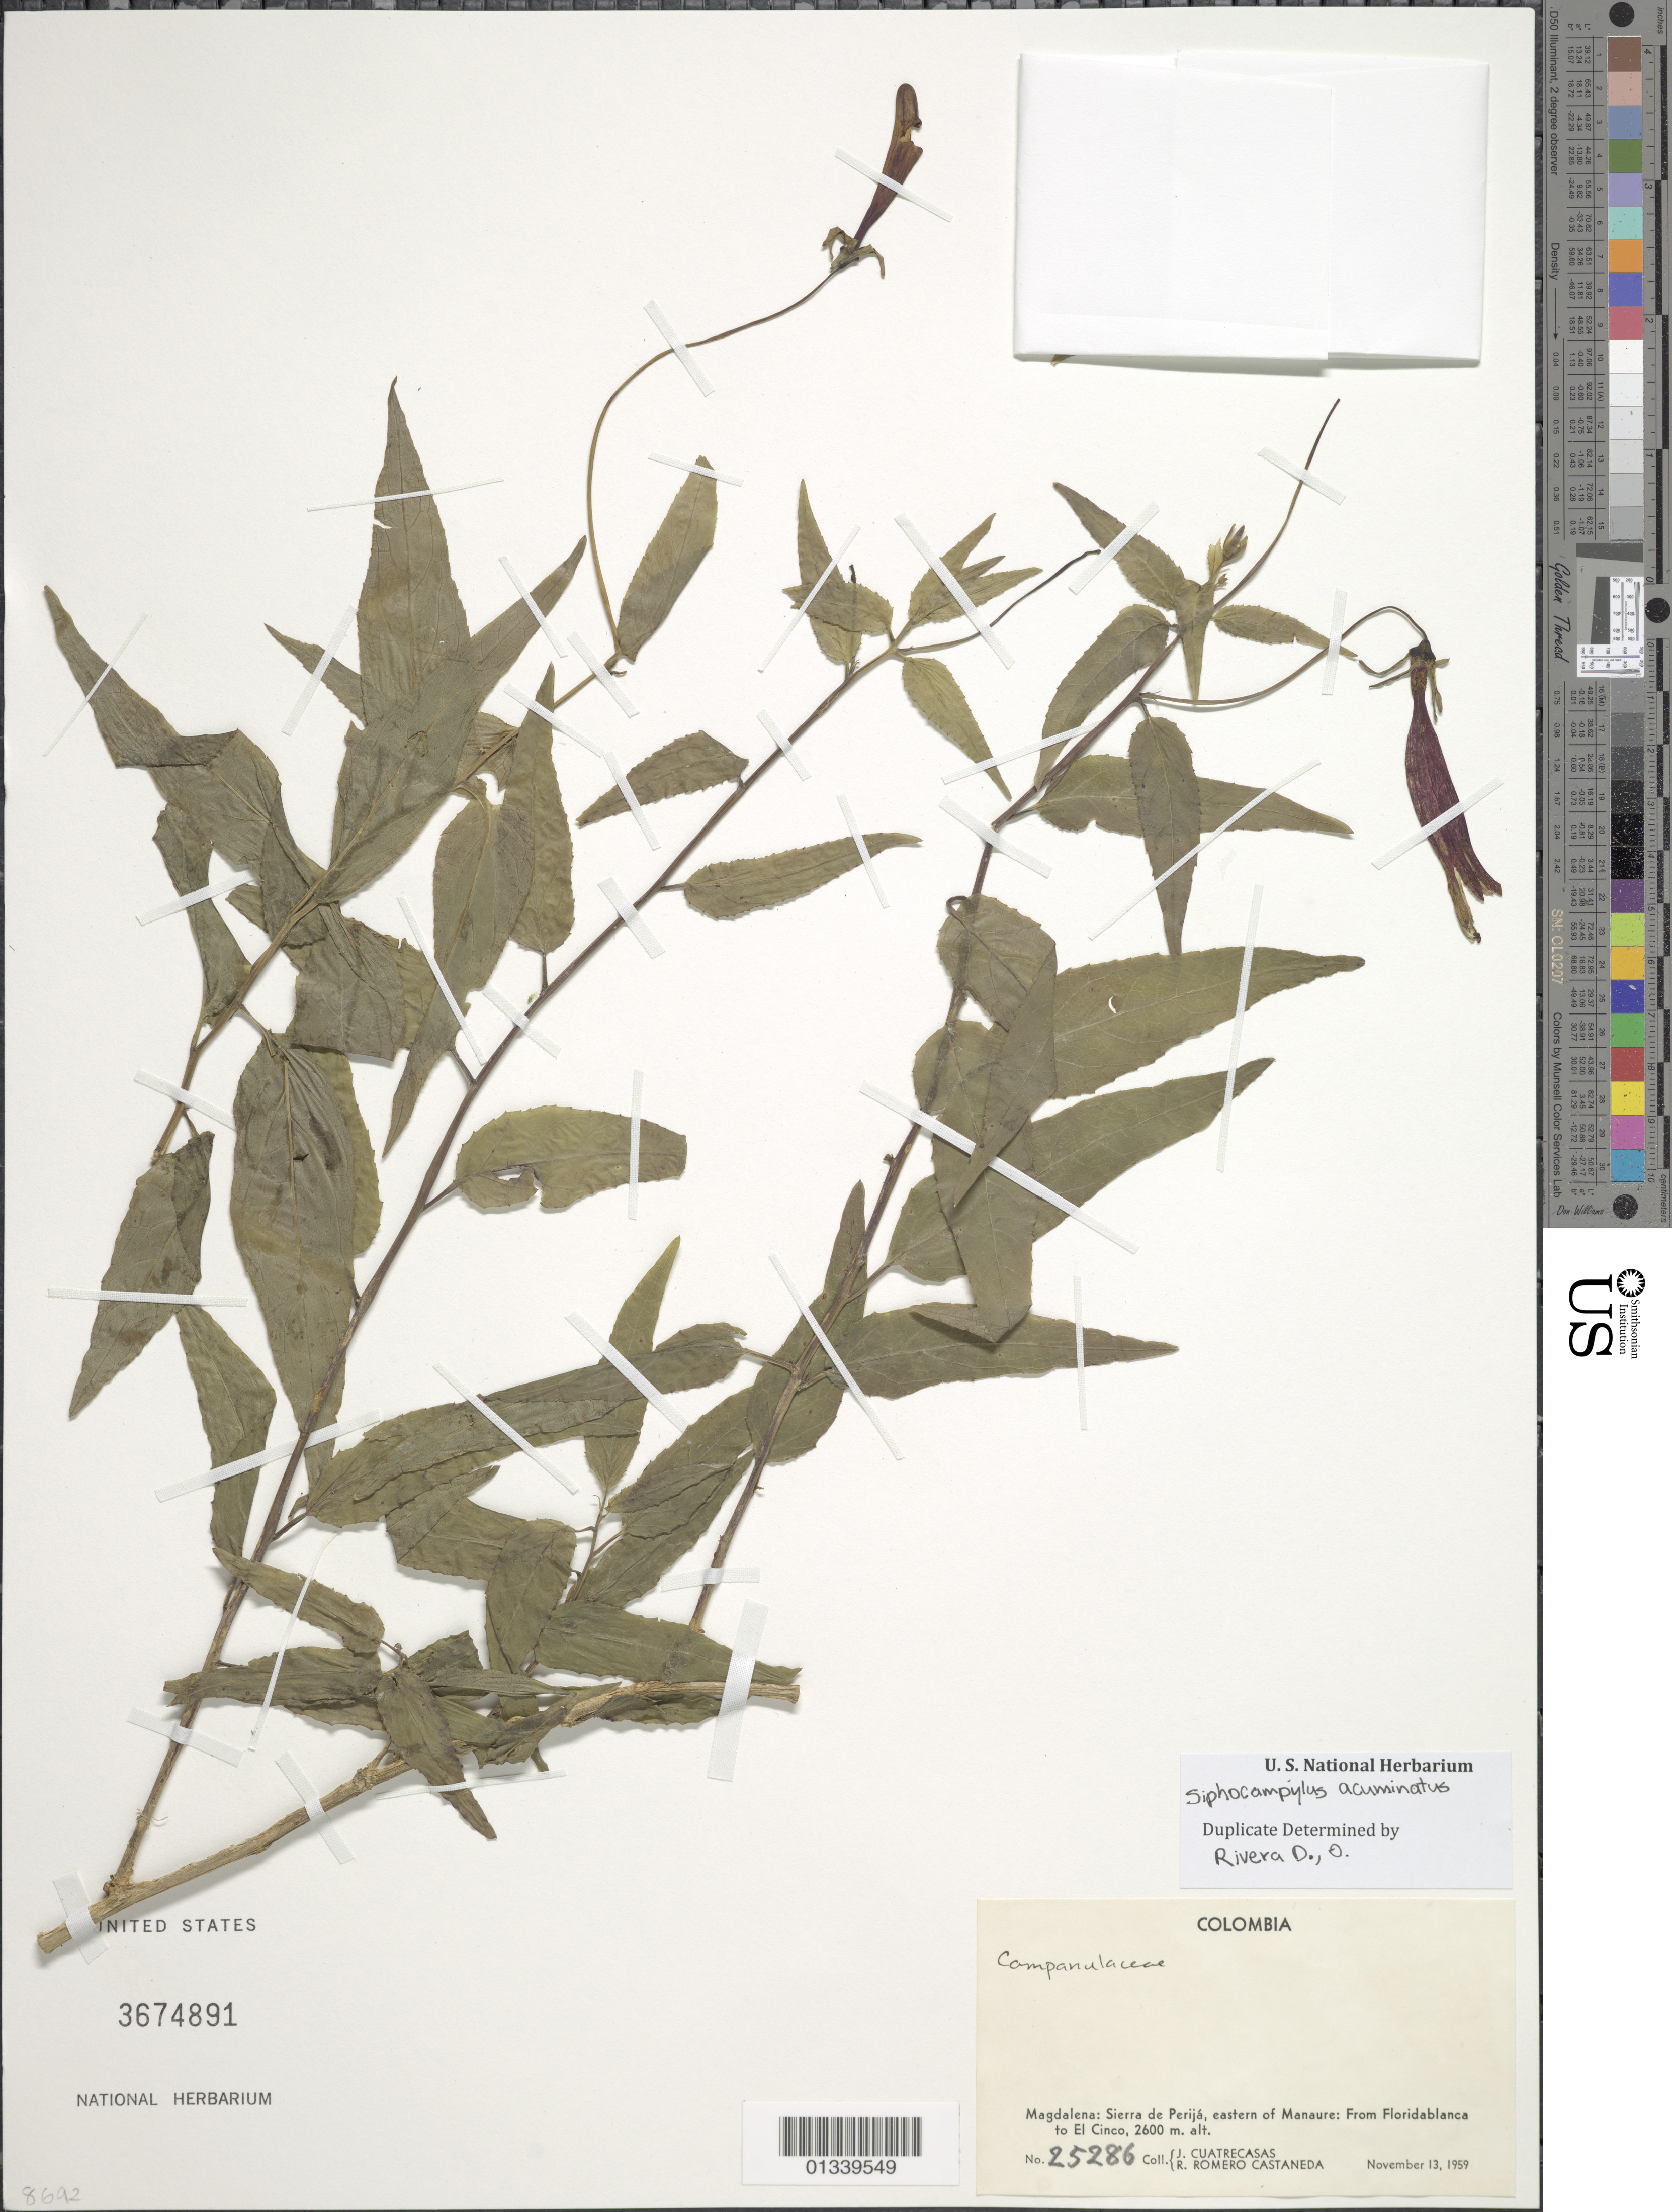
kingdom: Plantae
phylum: Tracheophyta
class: Magnoliopsida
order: Asterales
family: Campanulaceae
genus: Siphocampylus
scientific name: Siphocampylus acuminatus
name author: (Sw.) G. Don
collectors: J. Cuatrecasas & R. Romero Castañeda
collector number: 25286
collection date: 1959-11-13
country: Colombia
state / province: Magdalena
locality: Sierra de Perija, eastern of Manaure; From Floridablanca to El Cinco.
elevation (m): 2600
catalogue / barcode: US 3674891